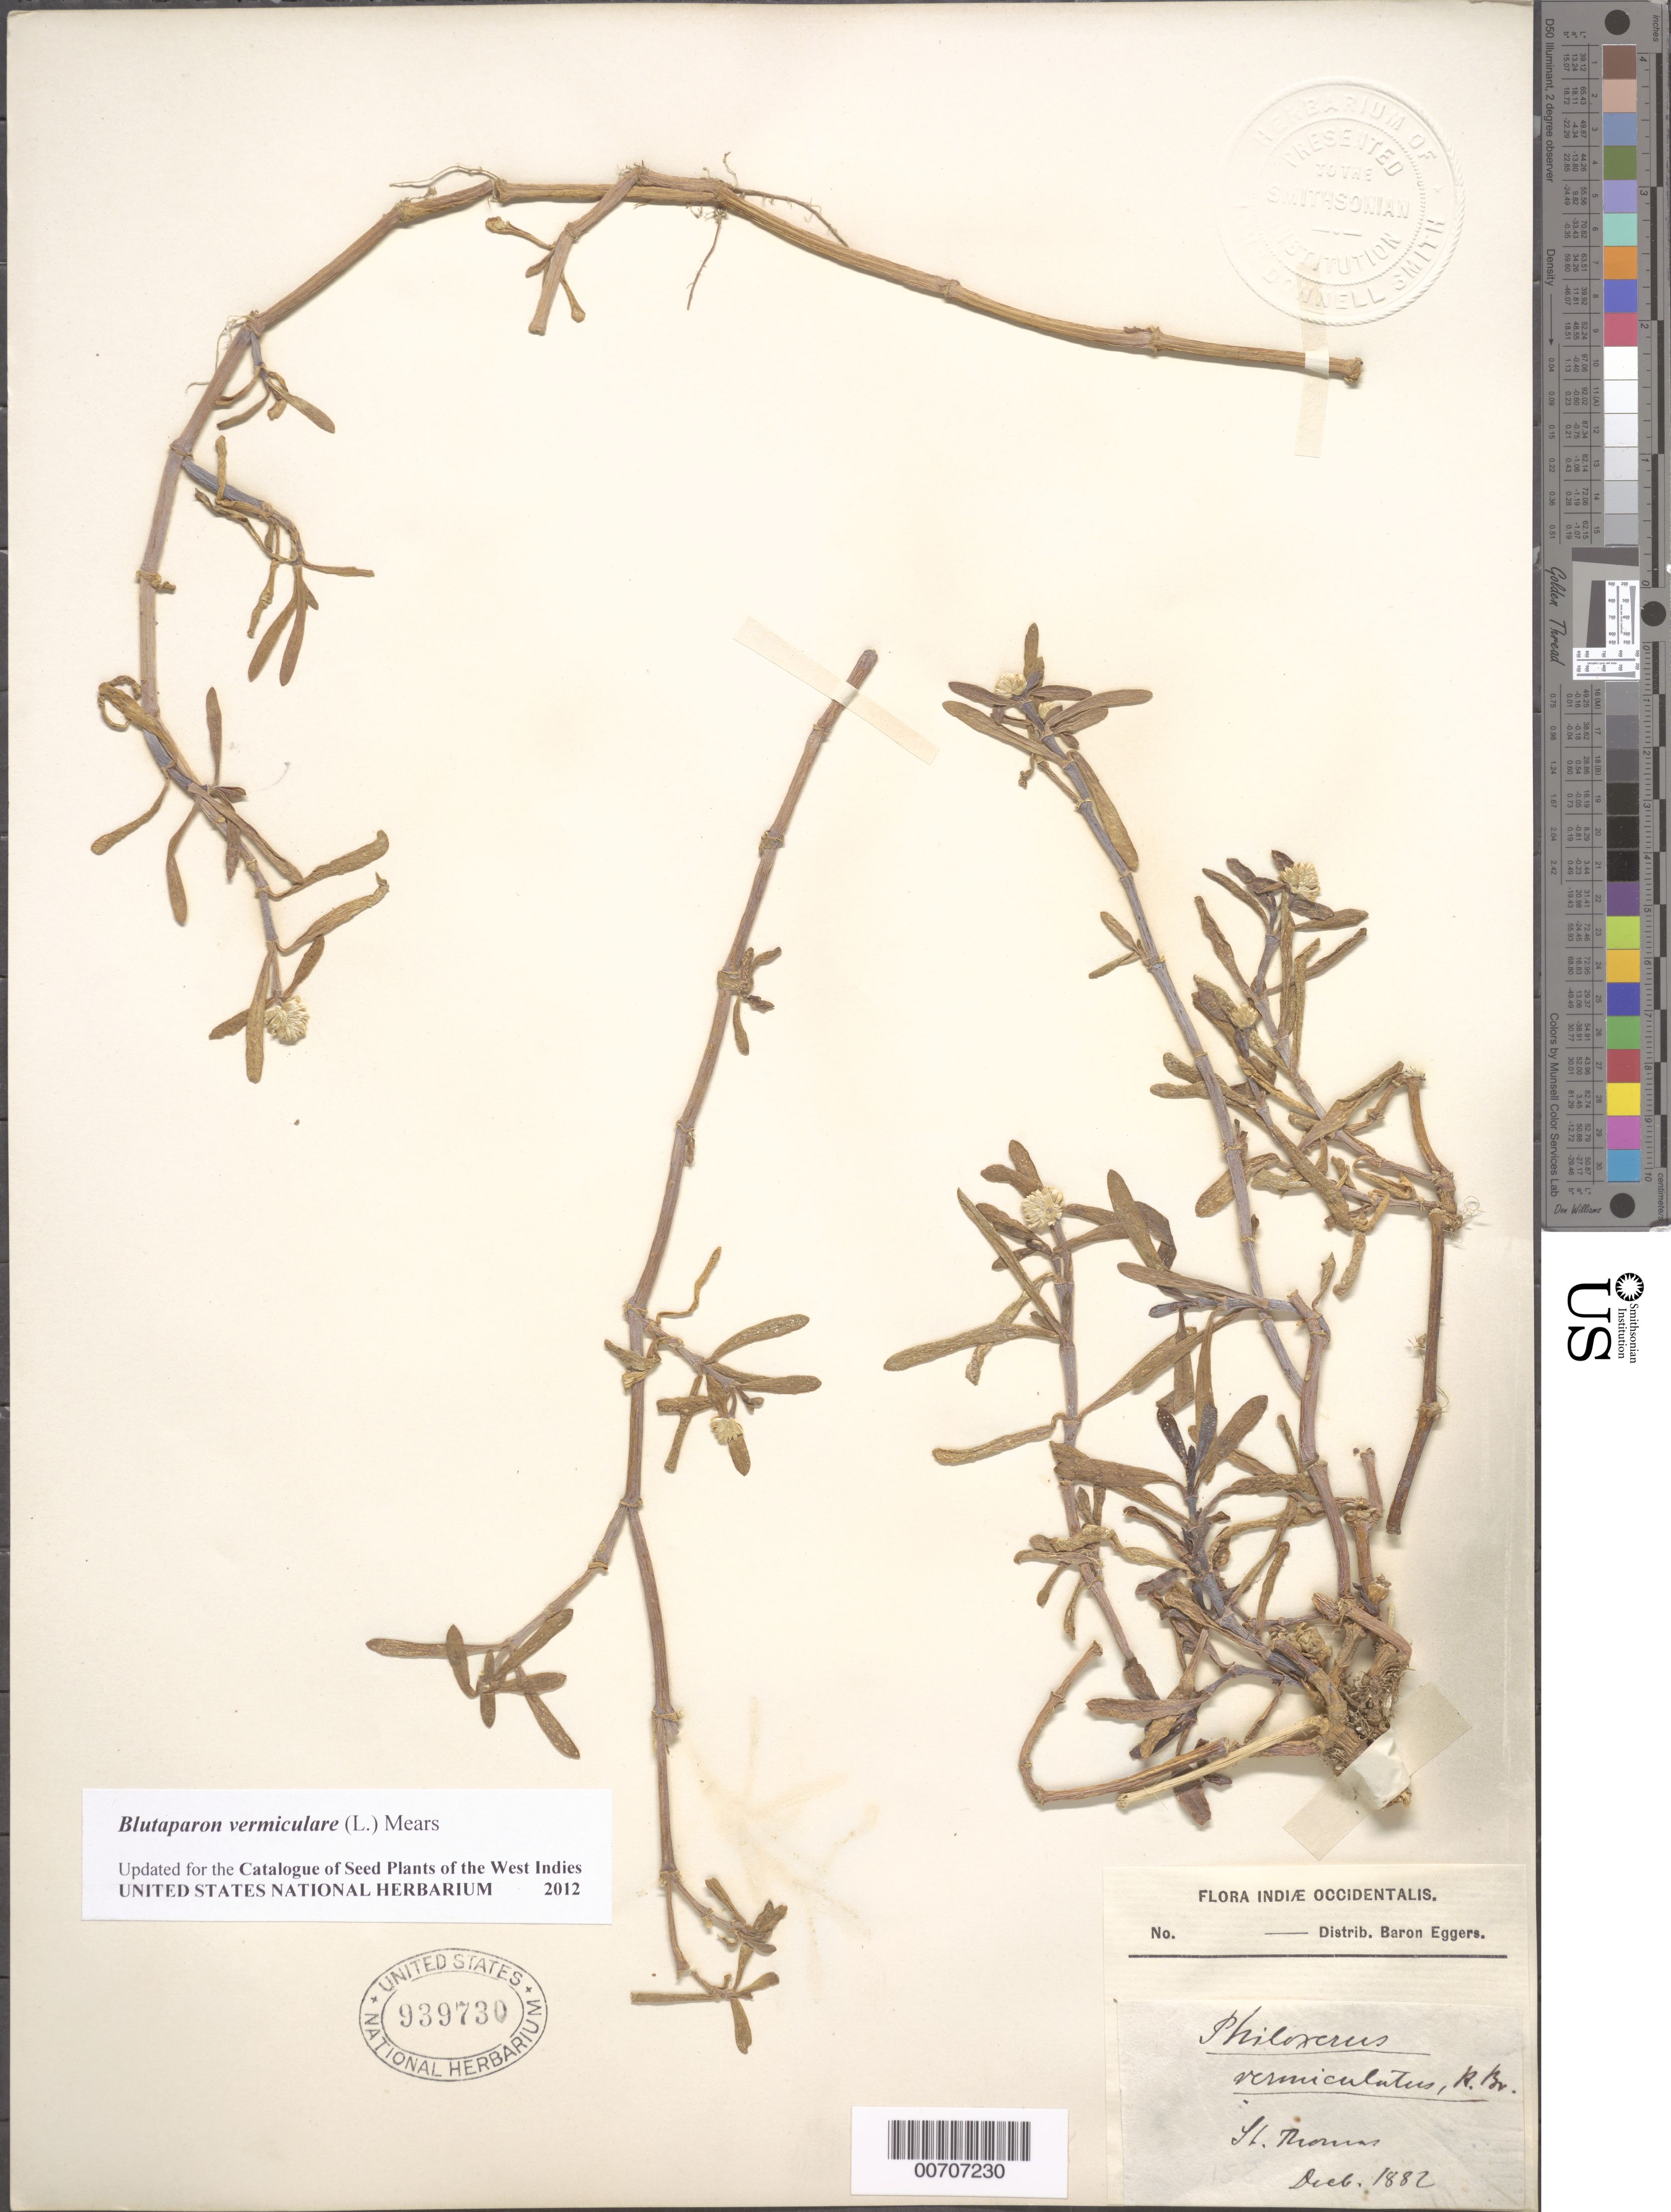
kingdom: Plantae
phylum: Tracheophyta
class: Magnoliopsida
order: Caryophyllales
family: Amaranthaceae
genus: Gomphrena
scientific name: Gomphrena vermicularis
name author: L.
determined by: Strong, Mark T., (BOT), Smithsonian Institution - National Museum of Natural History (UNITED STATES)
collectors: H. F. A. von Eggers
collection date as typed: Dec 1882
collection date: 1882-12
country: U.S. Virgin Islands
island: St. Thomas Island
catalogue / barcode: US 939730